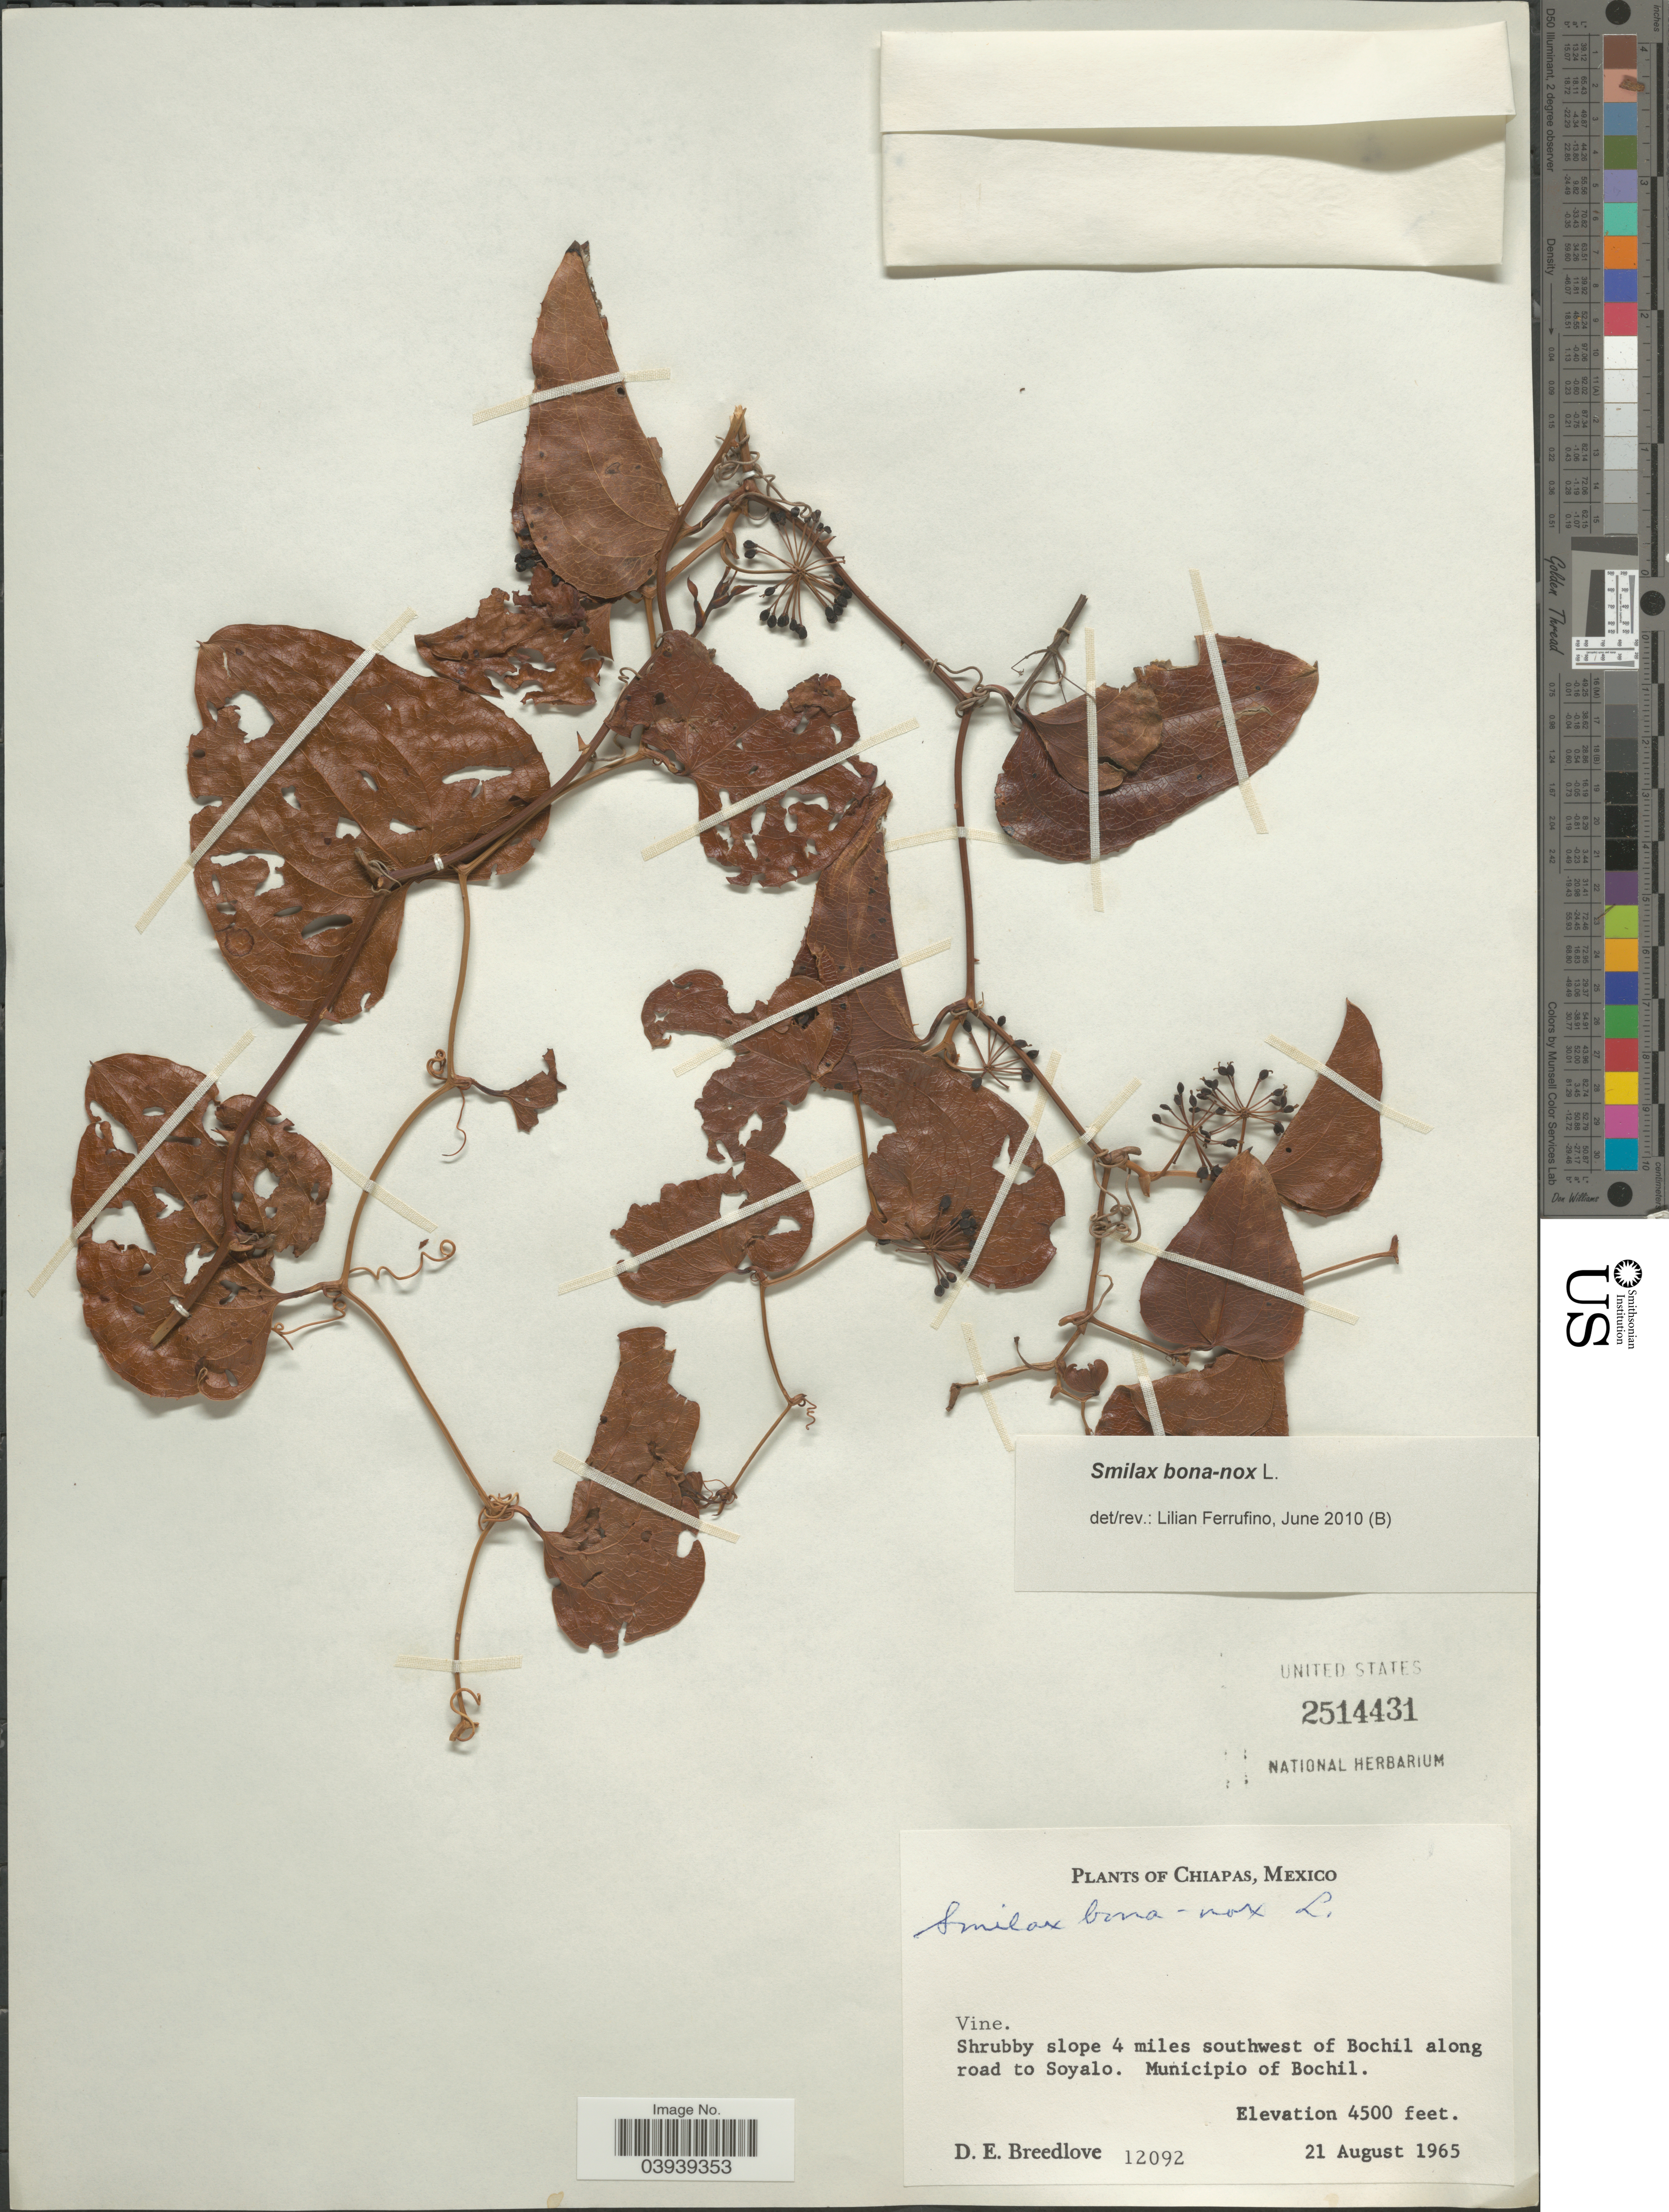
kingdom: Plantae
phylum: Tracheophyta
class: Liliopsida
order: Liliales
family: Smilacaceae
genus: Smilax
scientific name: Smilax bona-nox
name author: L.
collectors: D. E. Breedlove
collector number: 12092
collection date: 1965-08-21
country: Mexico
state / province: Chiapas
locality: Shrubby slope 4 miles southwest of Bochil along road to Soyalo. Municipio of Bochil.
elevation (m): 1372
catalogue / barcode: US 2514431